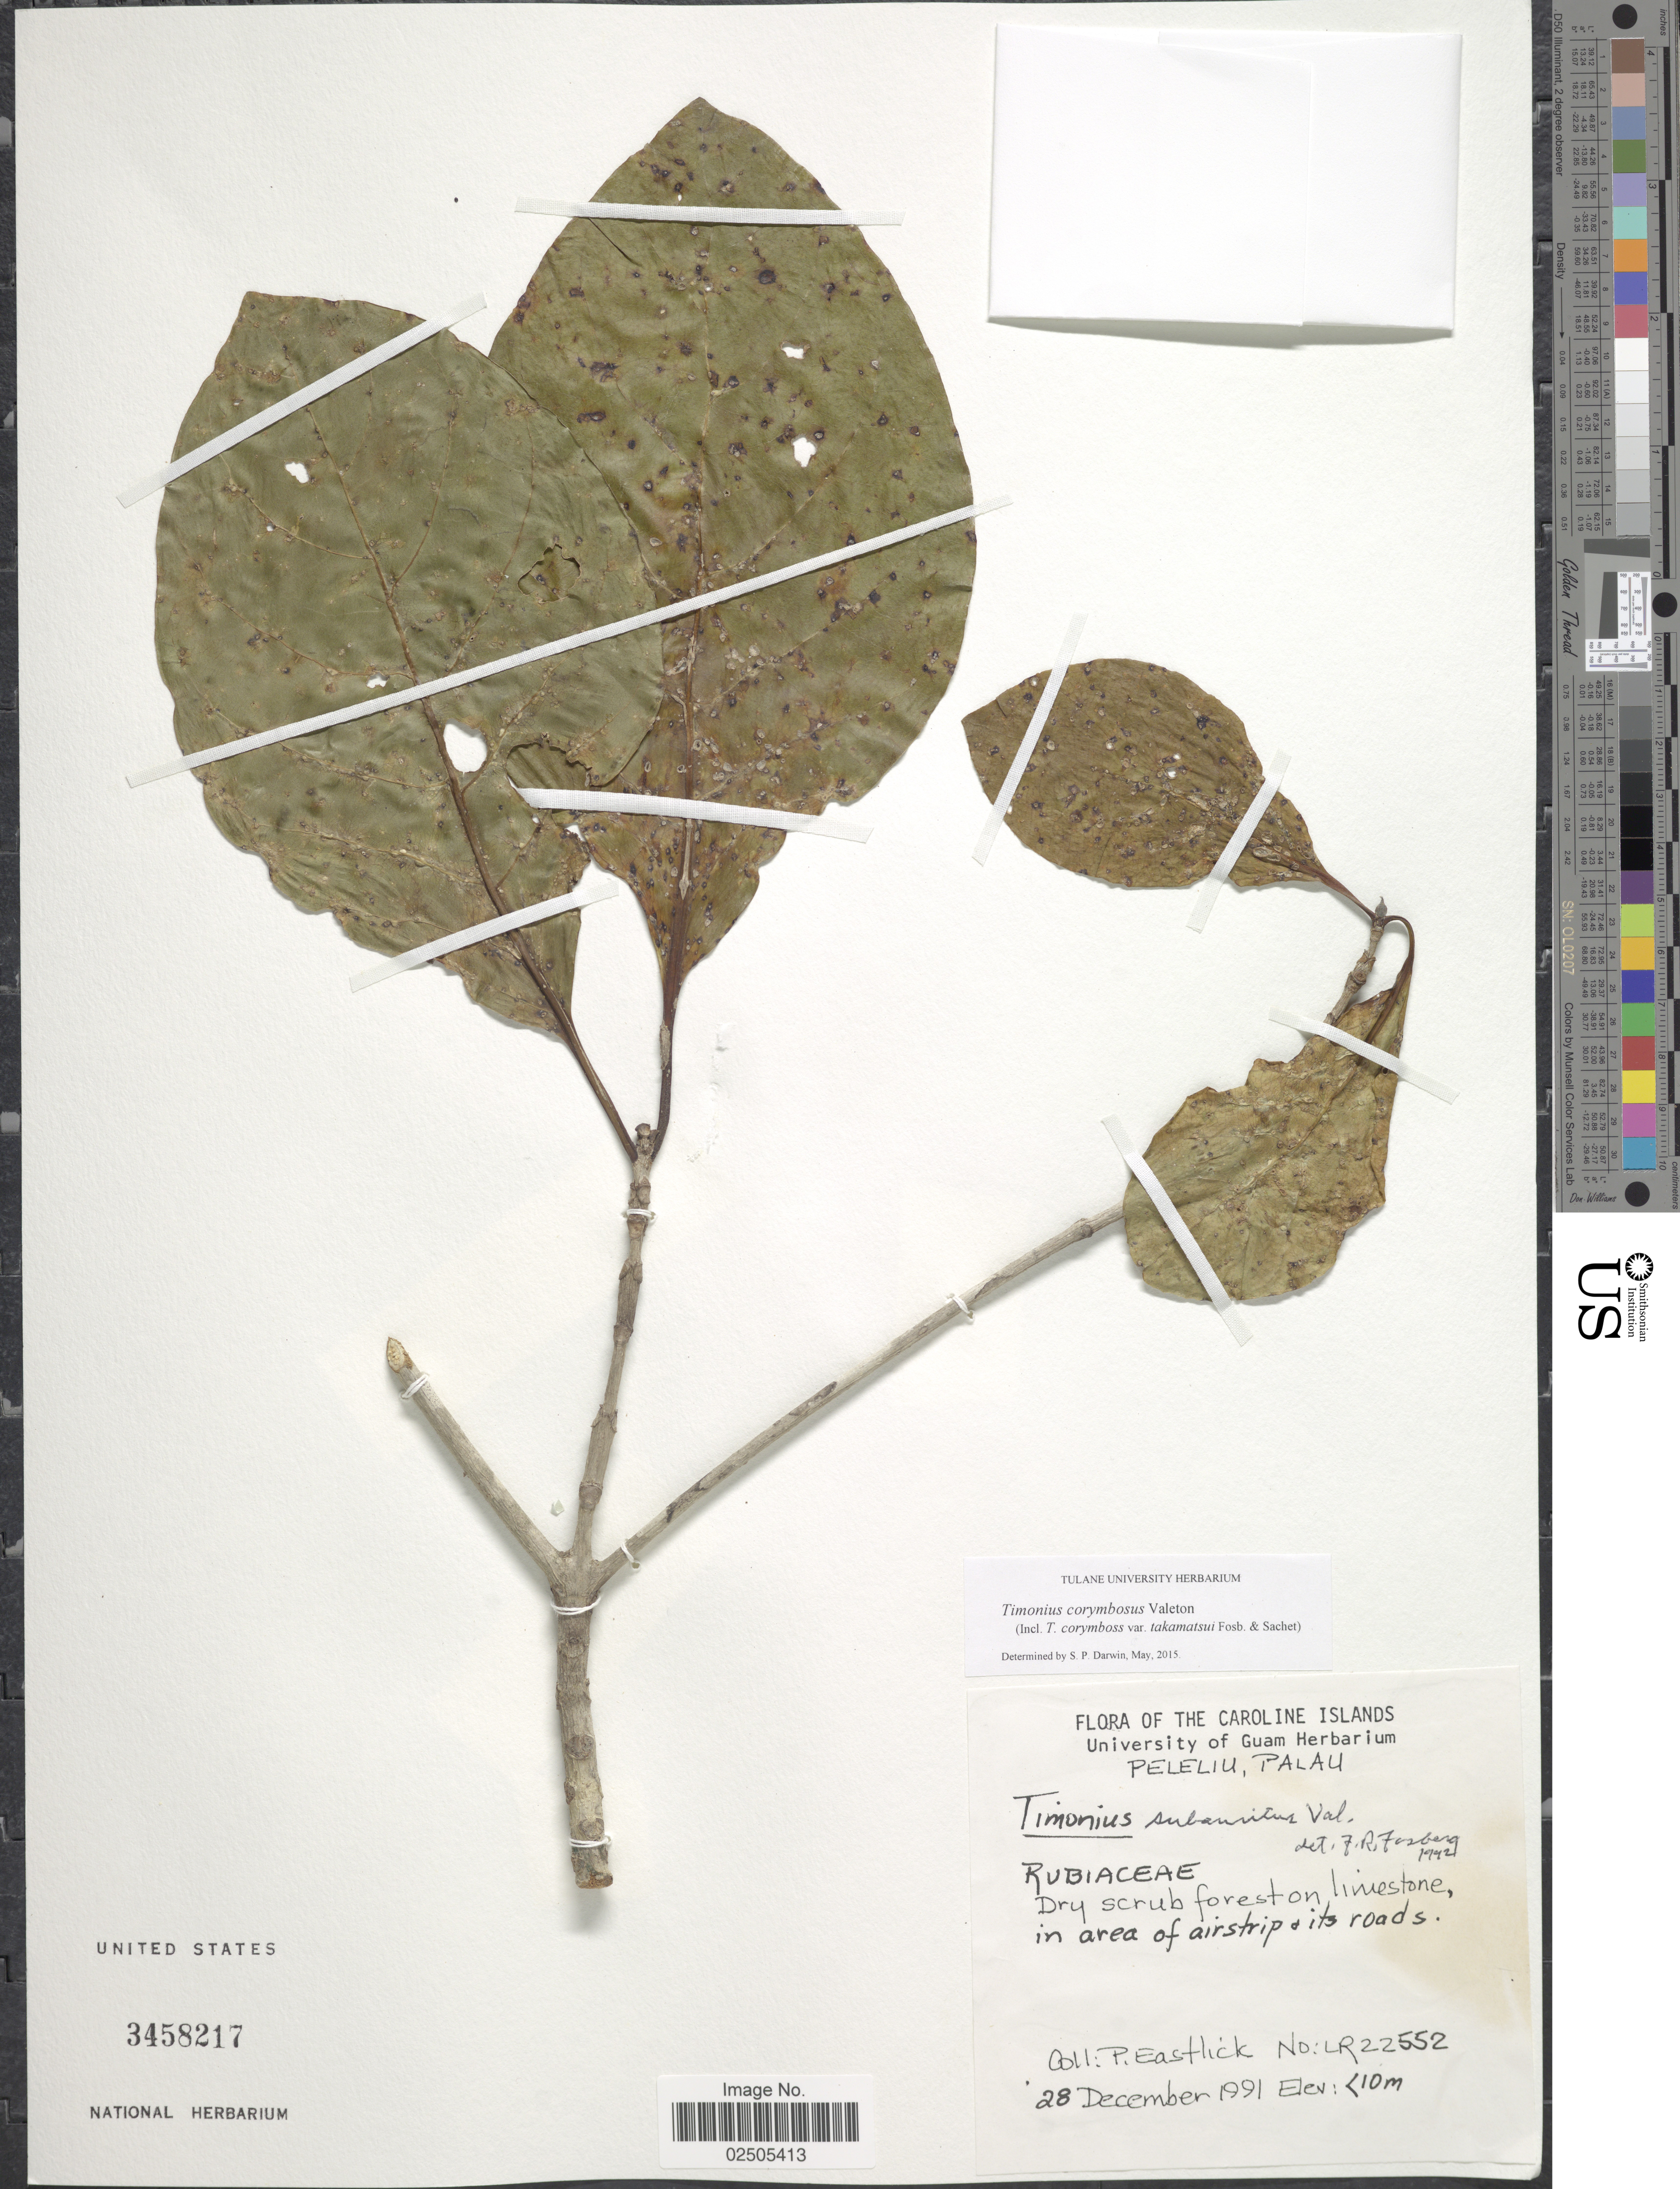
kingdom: Plantae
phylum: Tracheophyta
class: Magnoliopsida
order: Gentianales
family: Rubiaceae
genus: Timonius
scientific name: Timonius corymbosa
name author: Valeton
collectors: P. Eastlick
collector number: LR22552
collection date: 1991-12-28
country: Palau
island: Beliliou [Peleliu]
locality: Peleliu, Palau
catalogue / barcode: US 3458217